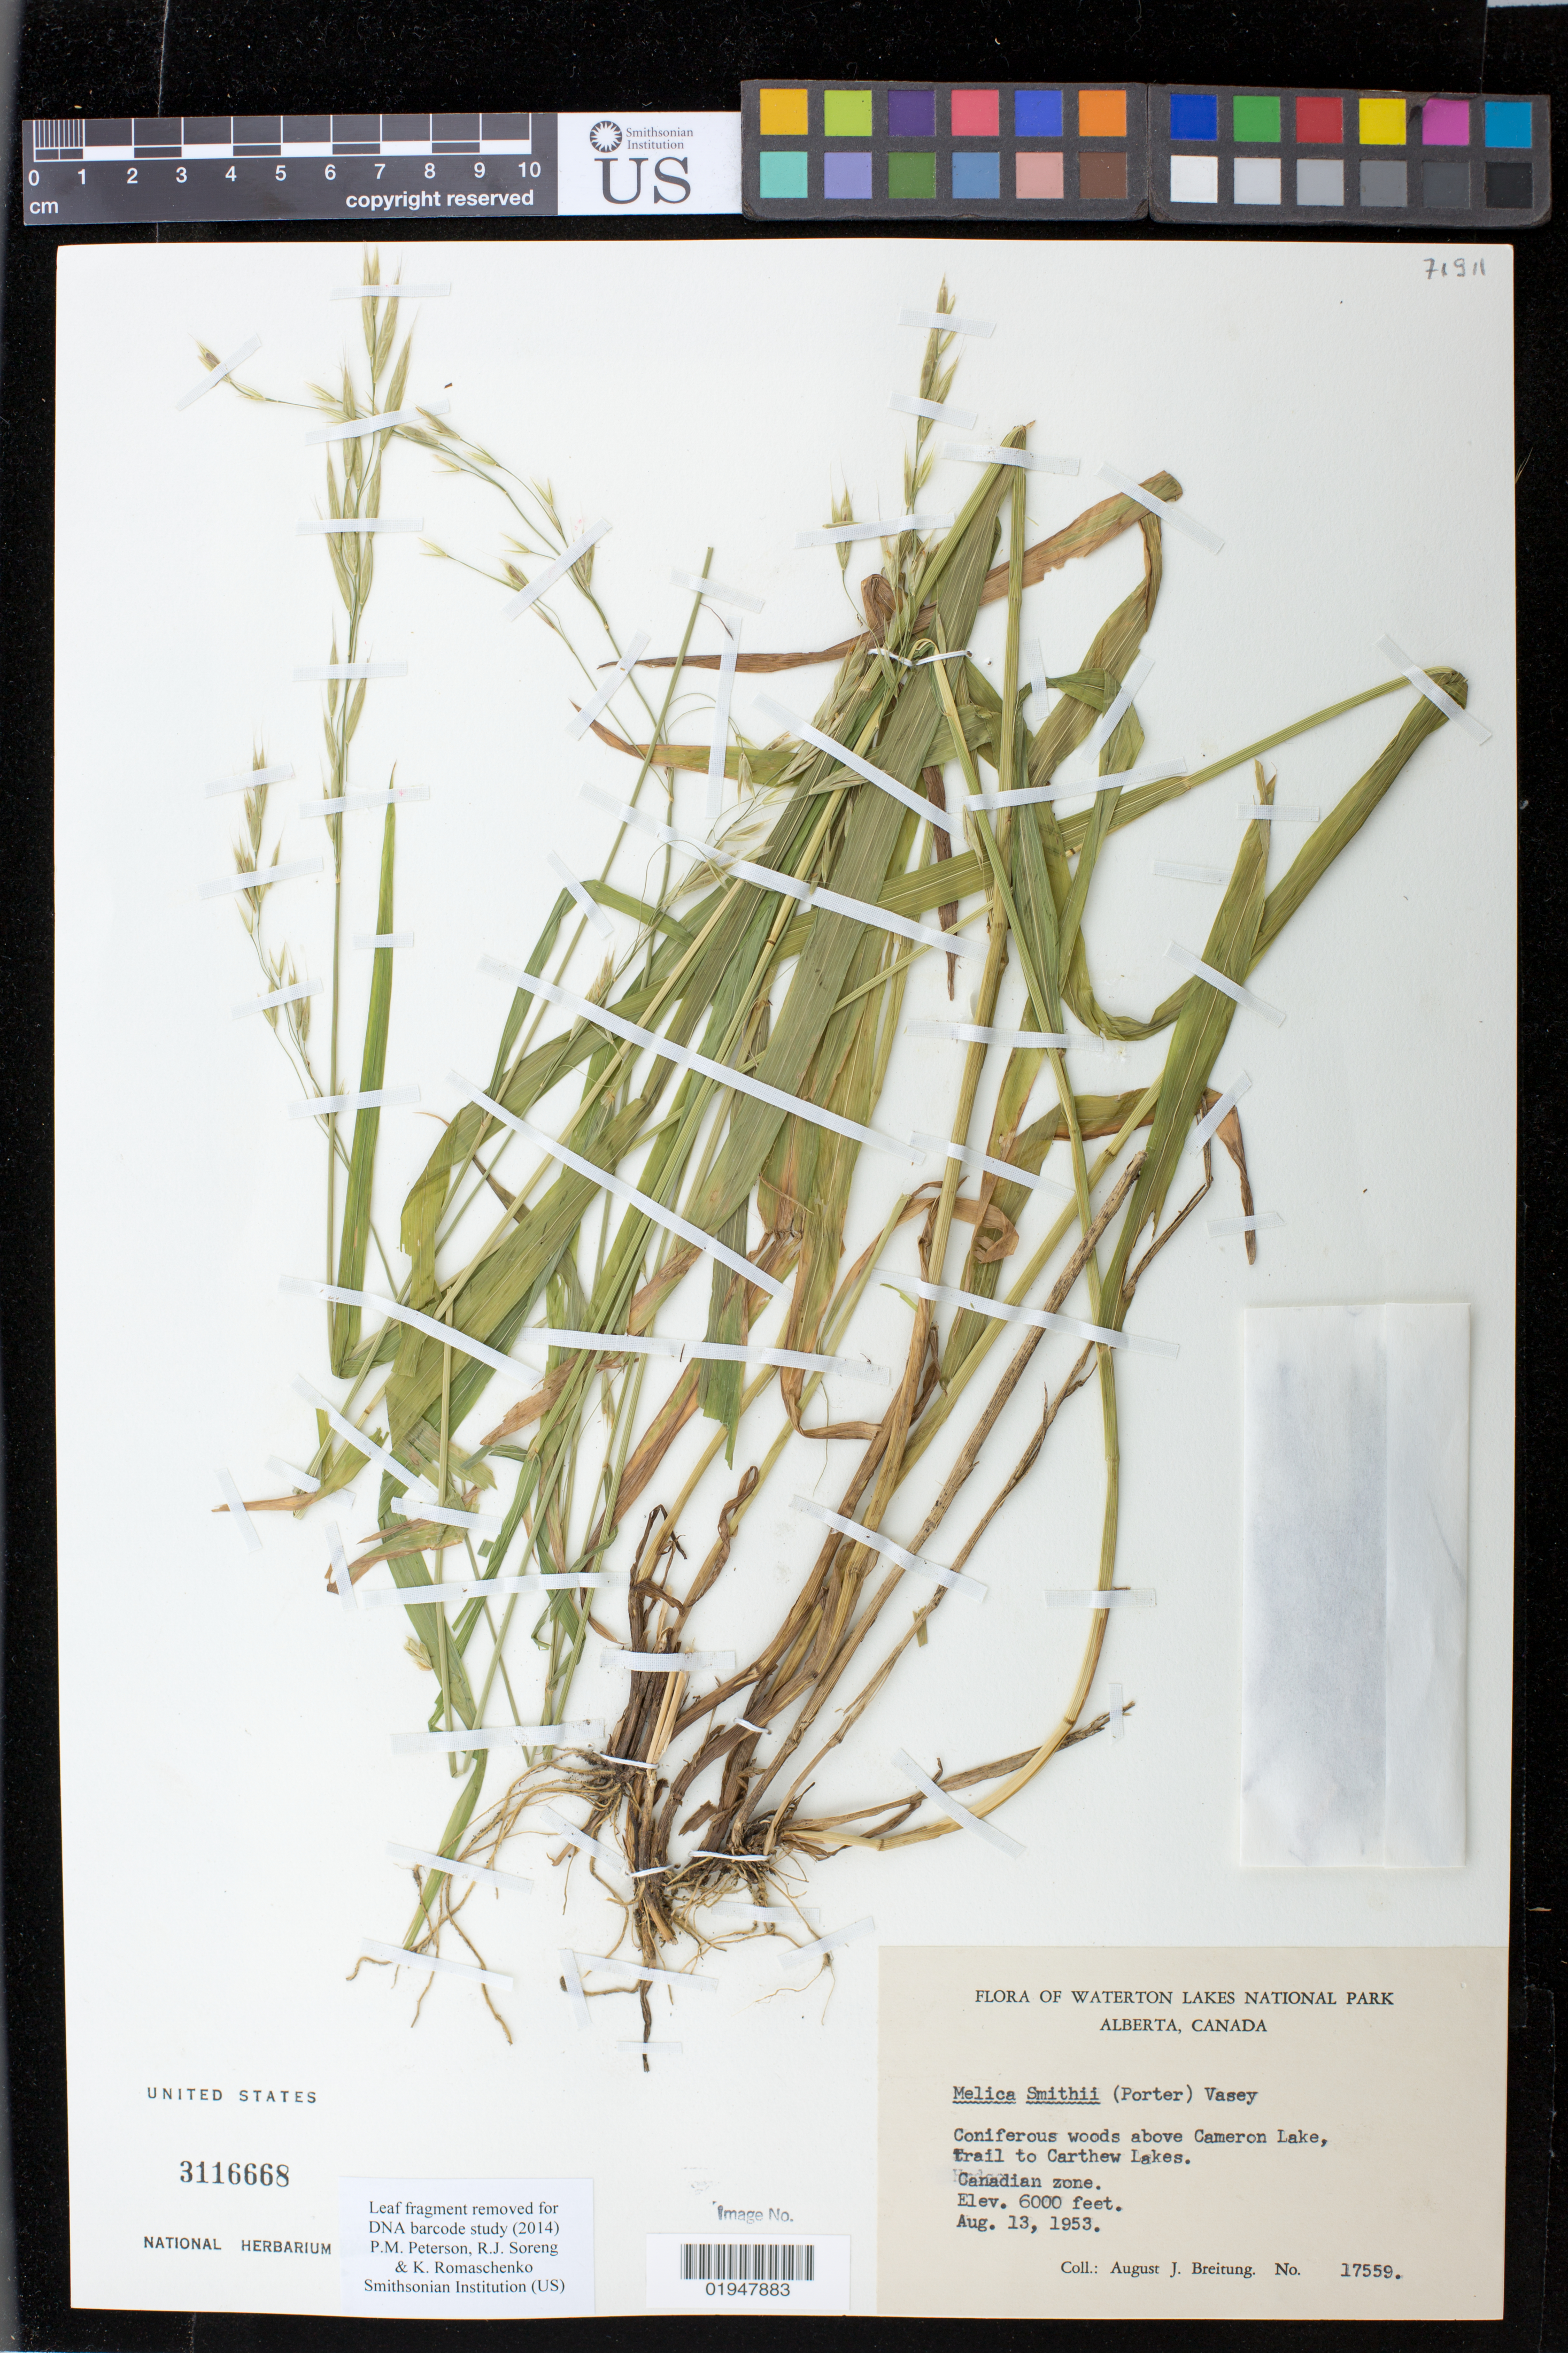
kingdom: Plantae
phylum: Tracheophyta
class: Liliopsida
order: Poales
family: Poaceae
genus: Melica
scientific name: Melica smithii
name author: (Porter ex A. Gray) Vasey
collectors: A. J. Breitung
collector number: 17559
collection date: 1953-08-13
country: Canada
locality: Waterton Lakes National Park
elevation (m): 1829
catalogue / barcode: US 3116668